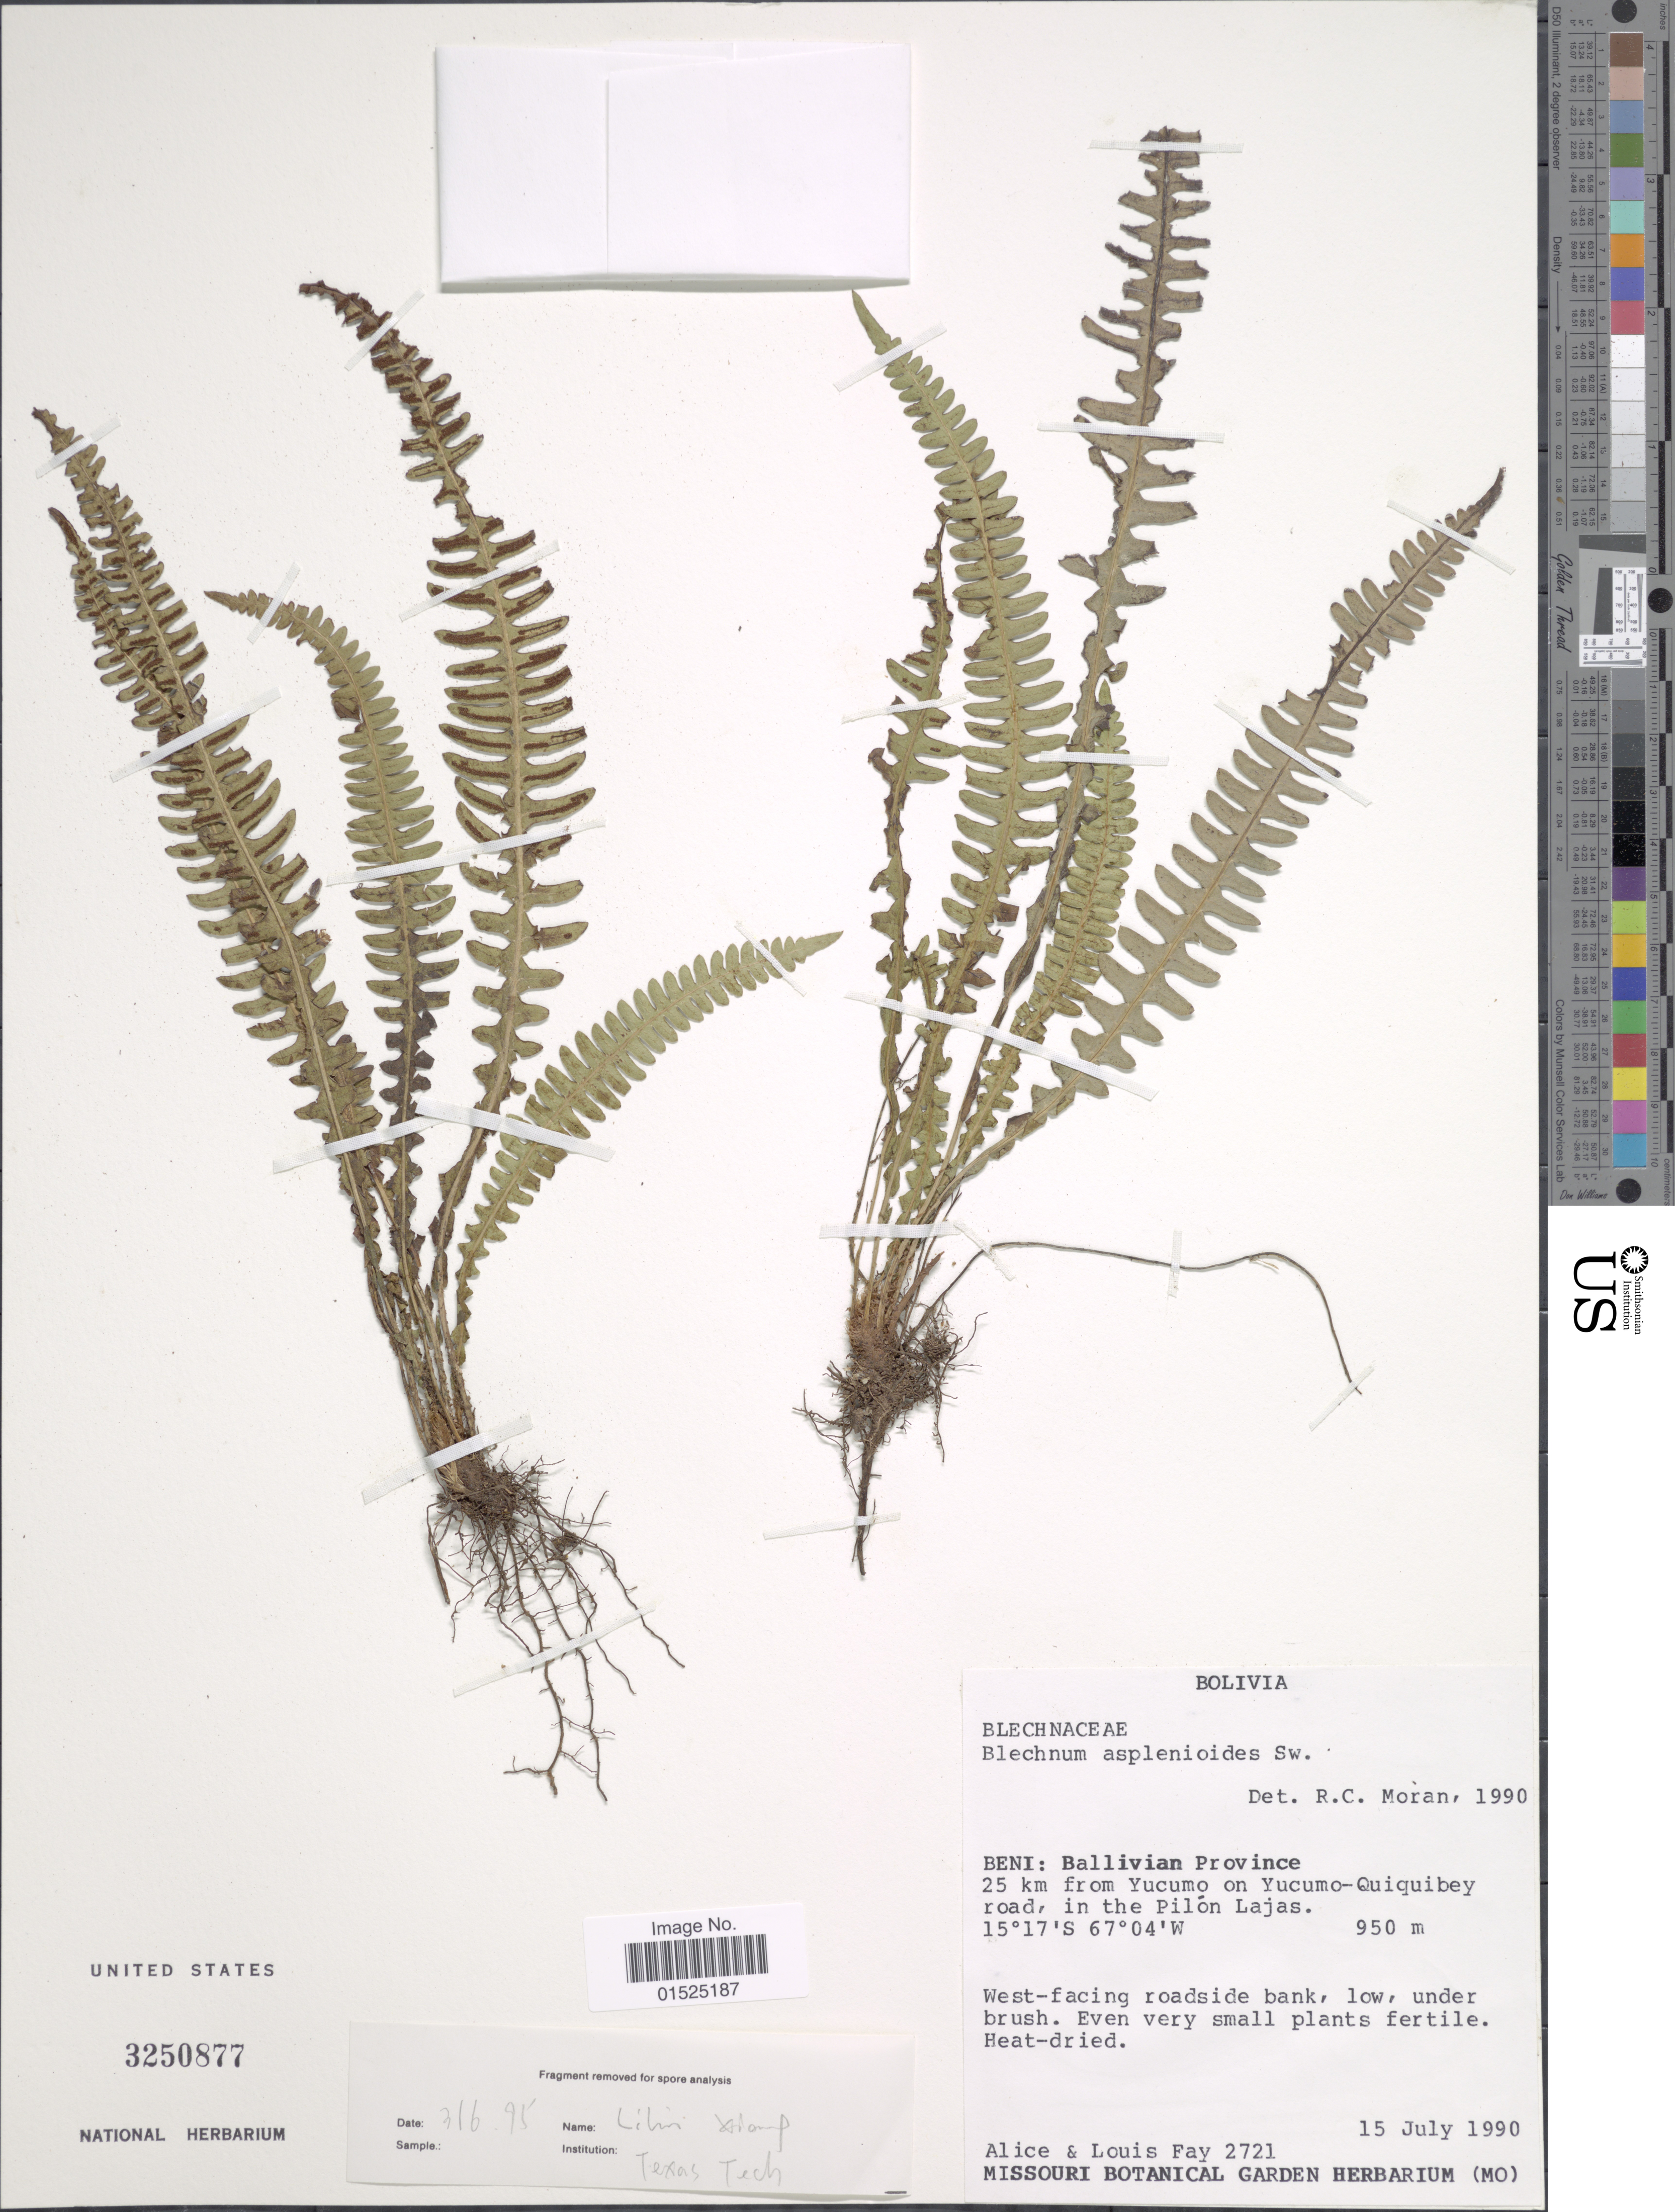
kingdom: Plantae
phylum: Tracheophyta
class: Polypodiopsida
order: Polypodiales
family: Blechnaceae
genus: Blechnum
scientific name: Blechnum asplenioides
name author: Sw.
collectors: A. Fay & L. Fay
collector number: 2721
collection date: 1990-07-15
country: Bolivia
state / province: Beni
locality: Ballivian Province, 25 km from Yucumo on Yucumo- Quiquibey road, in the Pilon Lajas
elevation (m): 950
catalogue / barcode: US 3250877